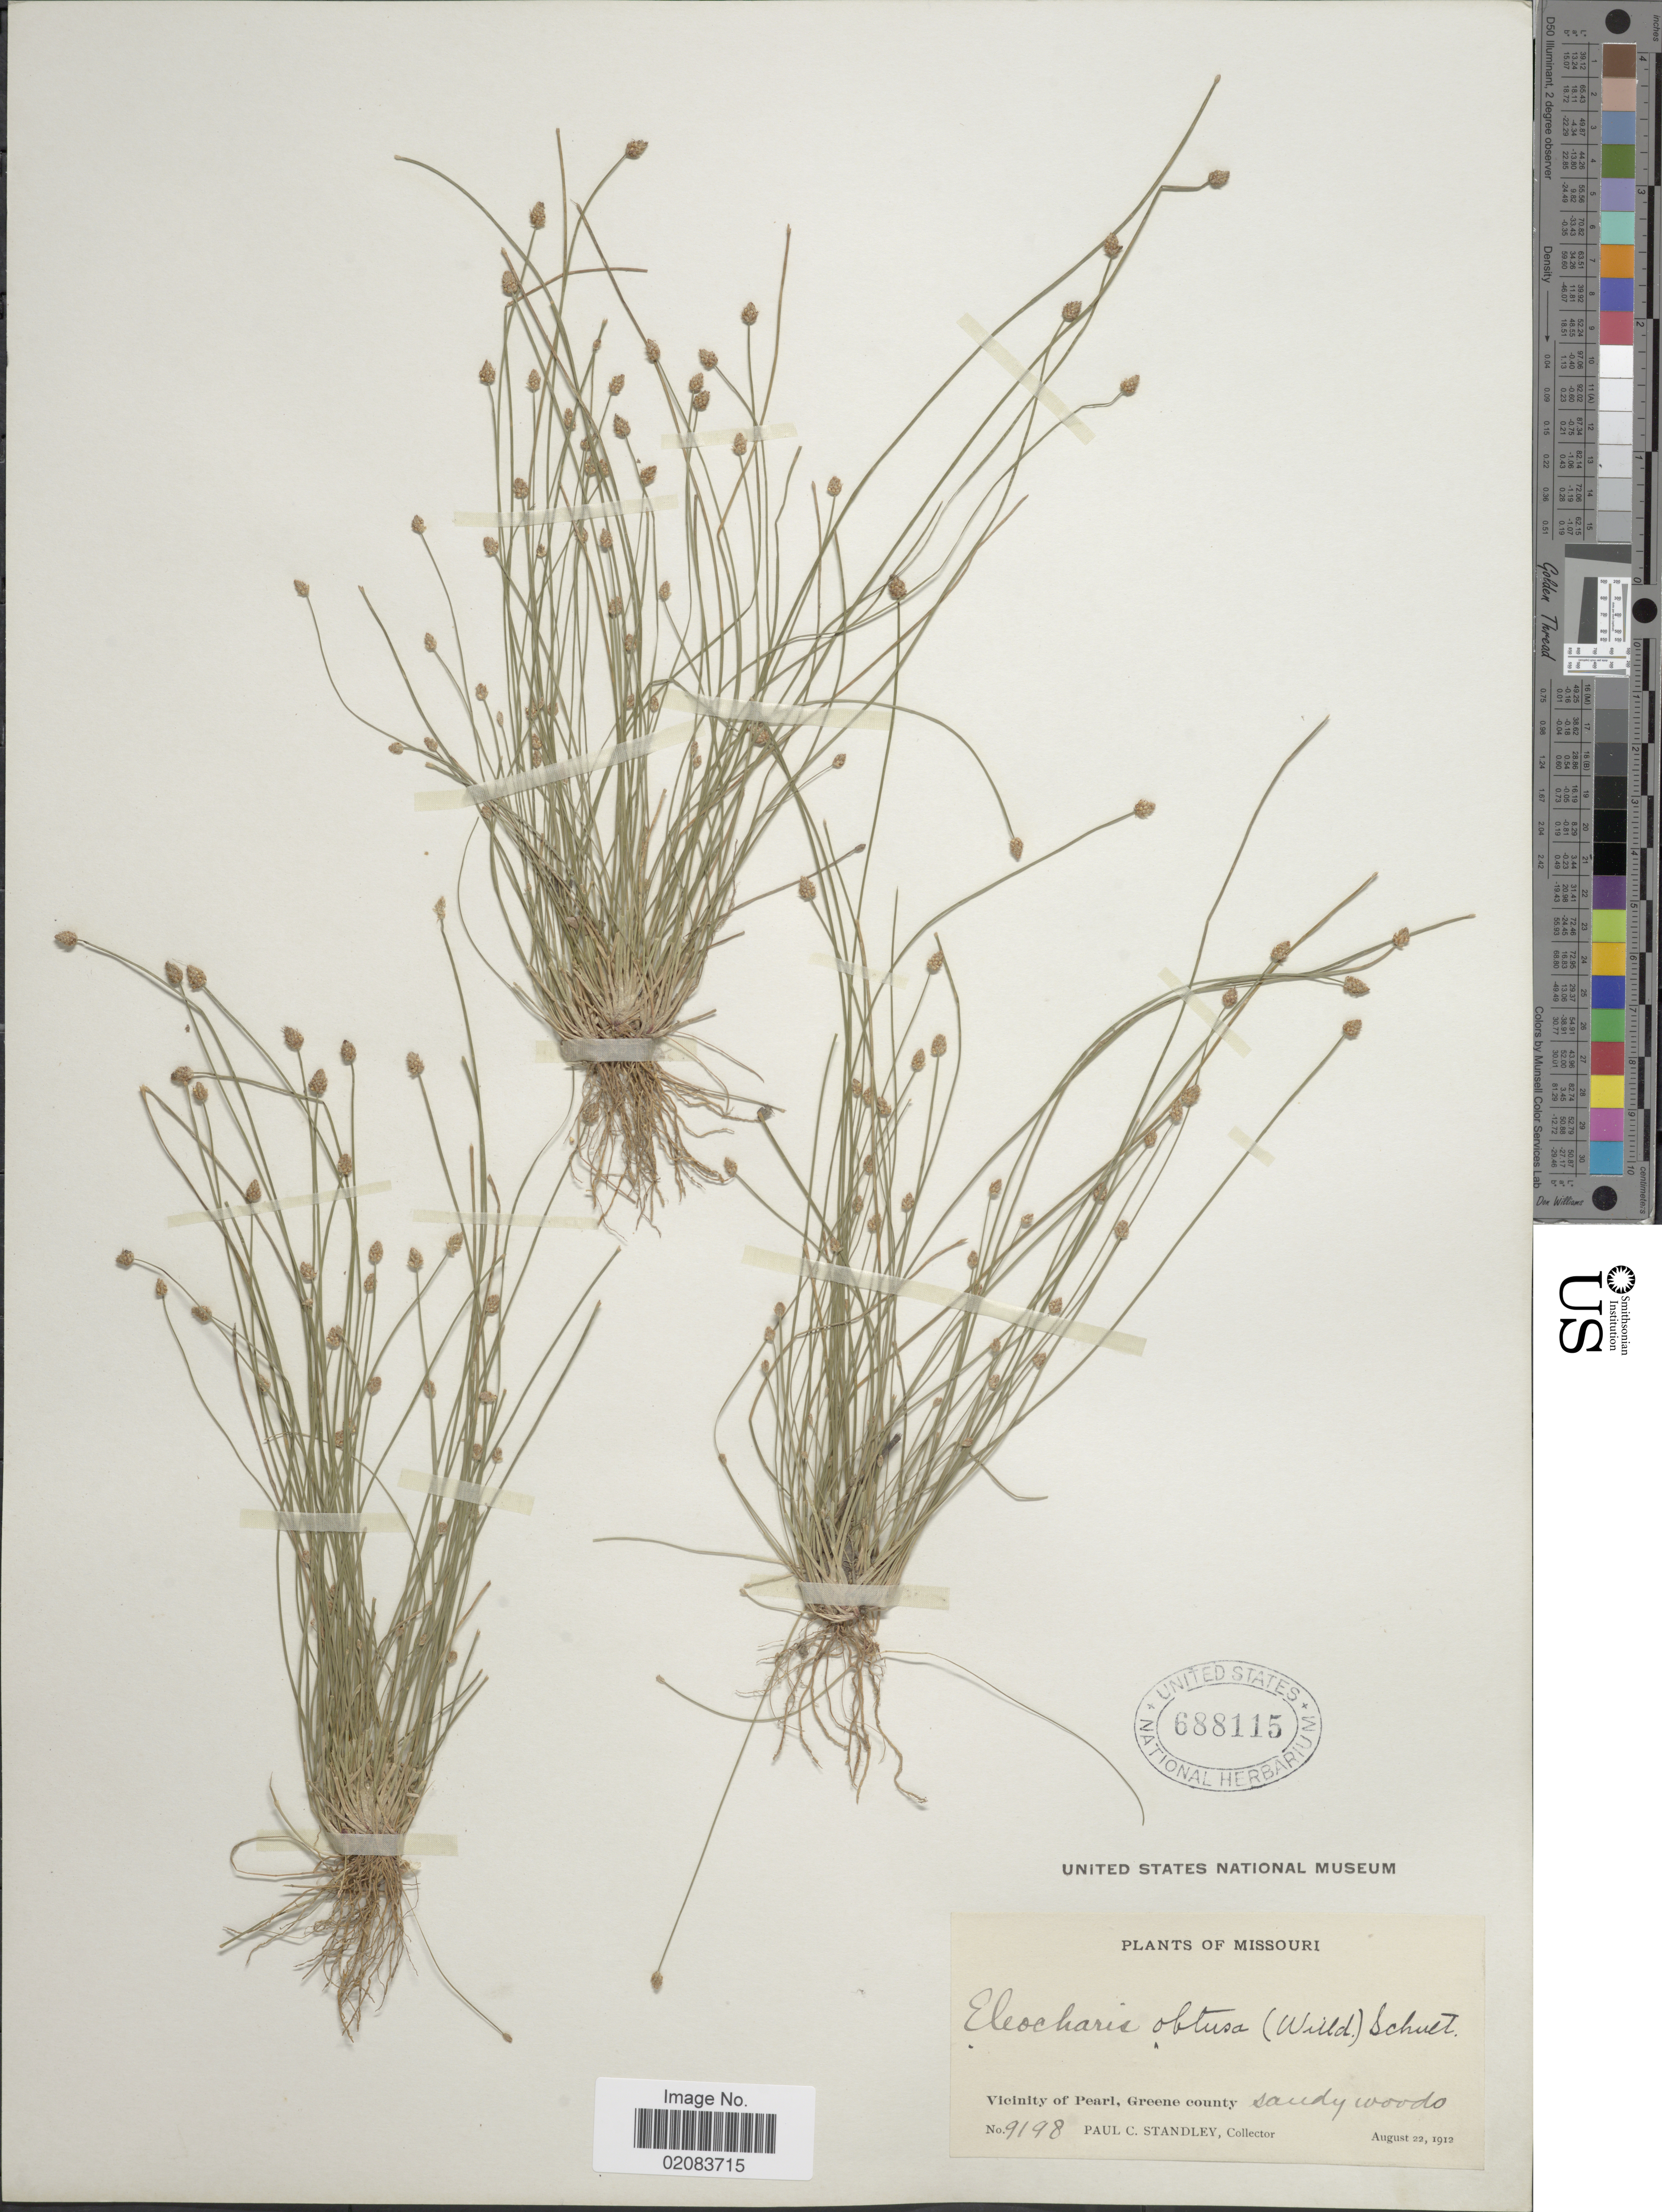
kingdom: Plantae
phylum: Tracheophyta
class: Liliopsida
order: Poales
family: Cyperaceae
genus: Eleocharis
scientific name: Eleocharis obtusa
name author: (Willd.) Schult.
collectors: P. C. Standley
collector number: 9198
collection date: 1912-08-22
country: United States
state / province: Missouri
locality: Vicinity of Pearl, Greene county, sandy woods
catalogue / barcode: US 688115